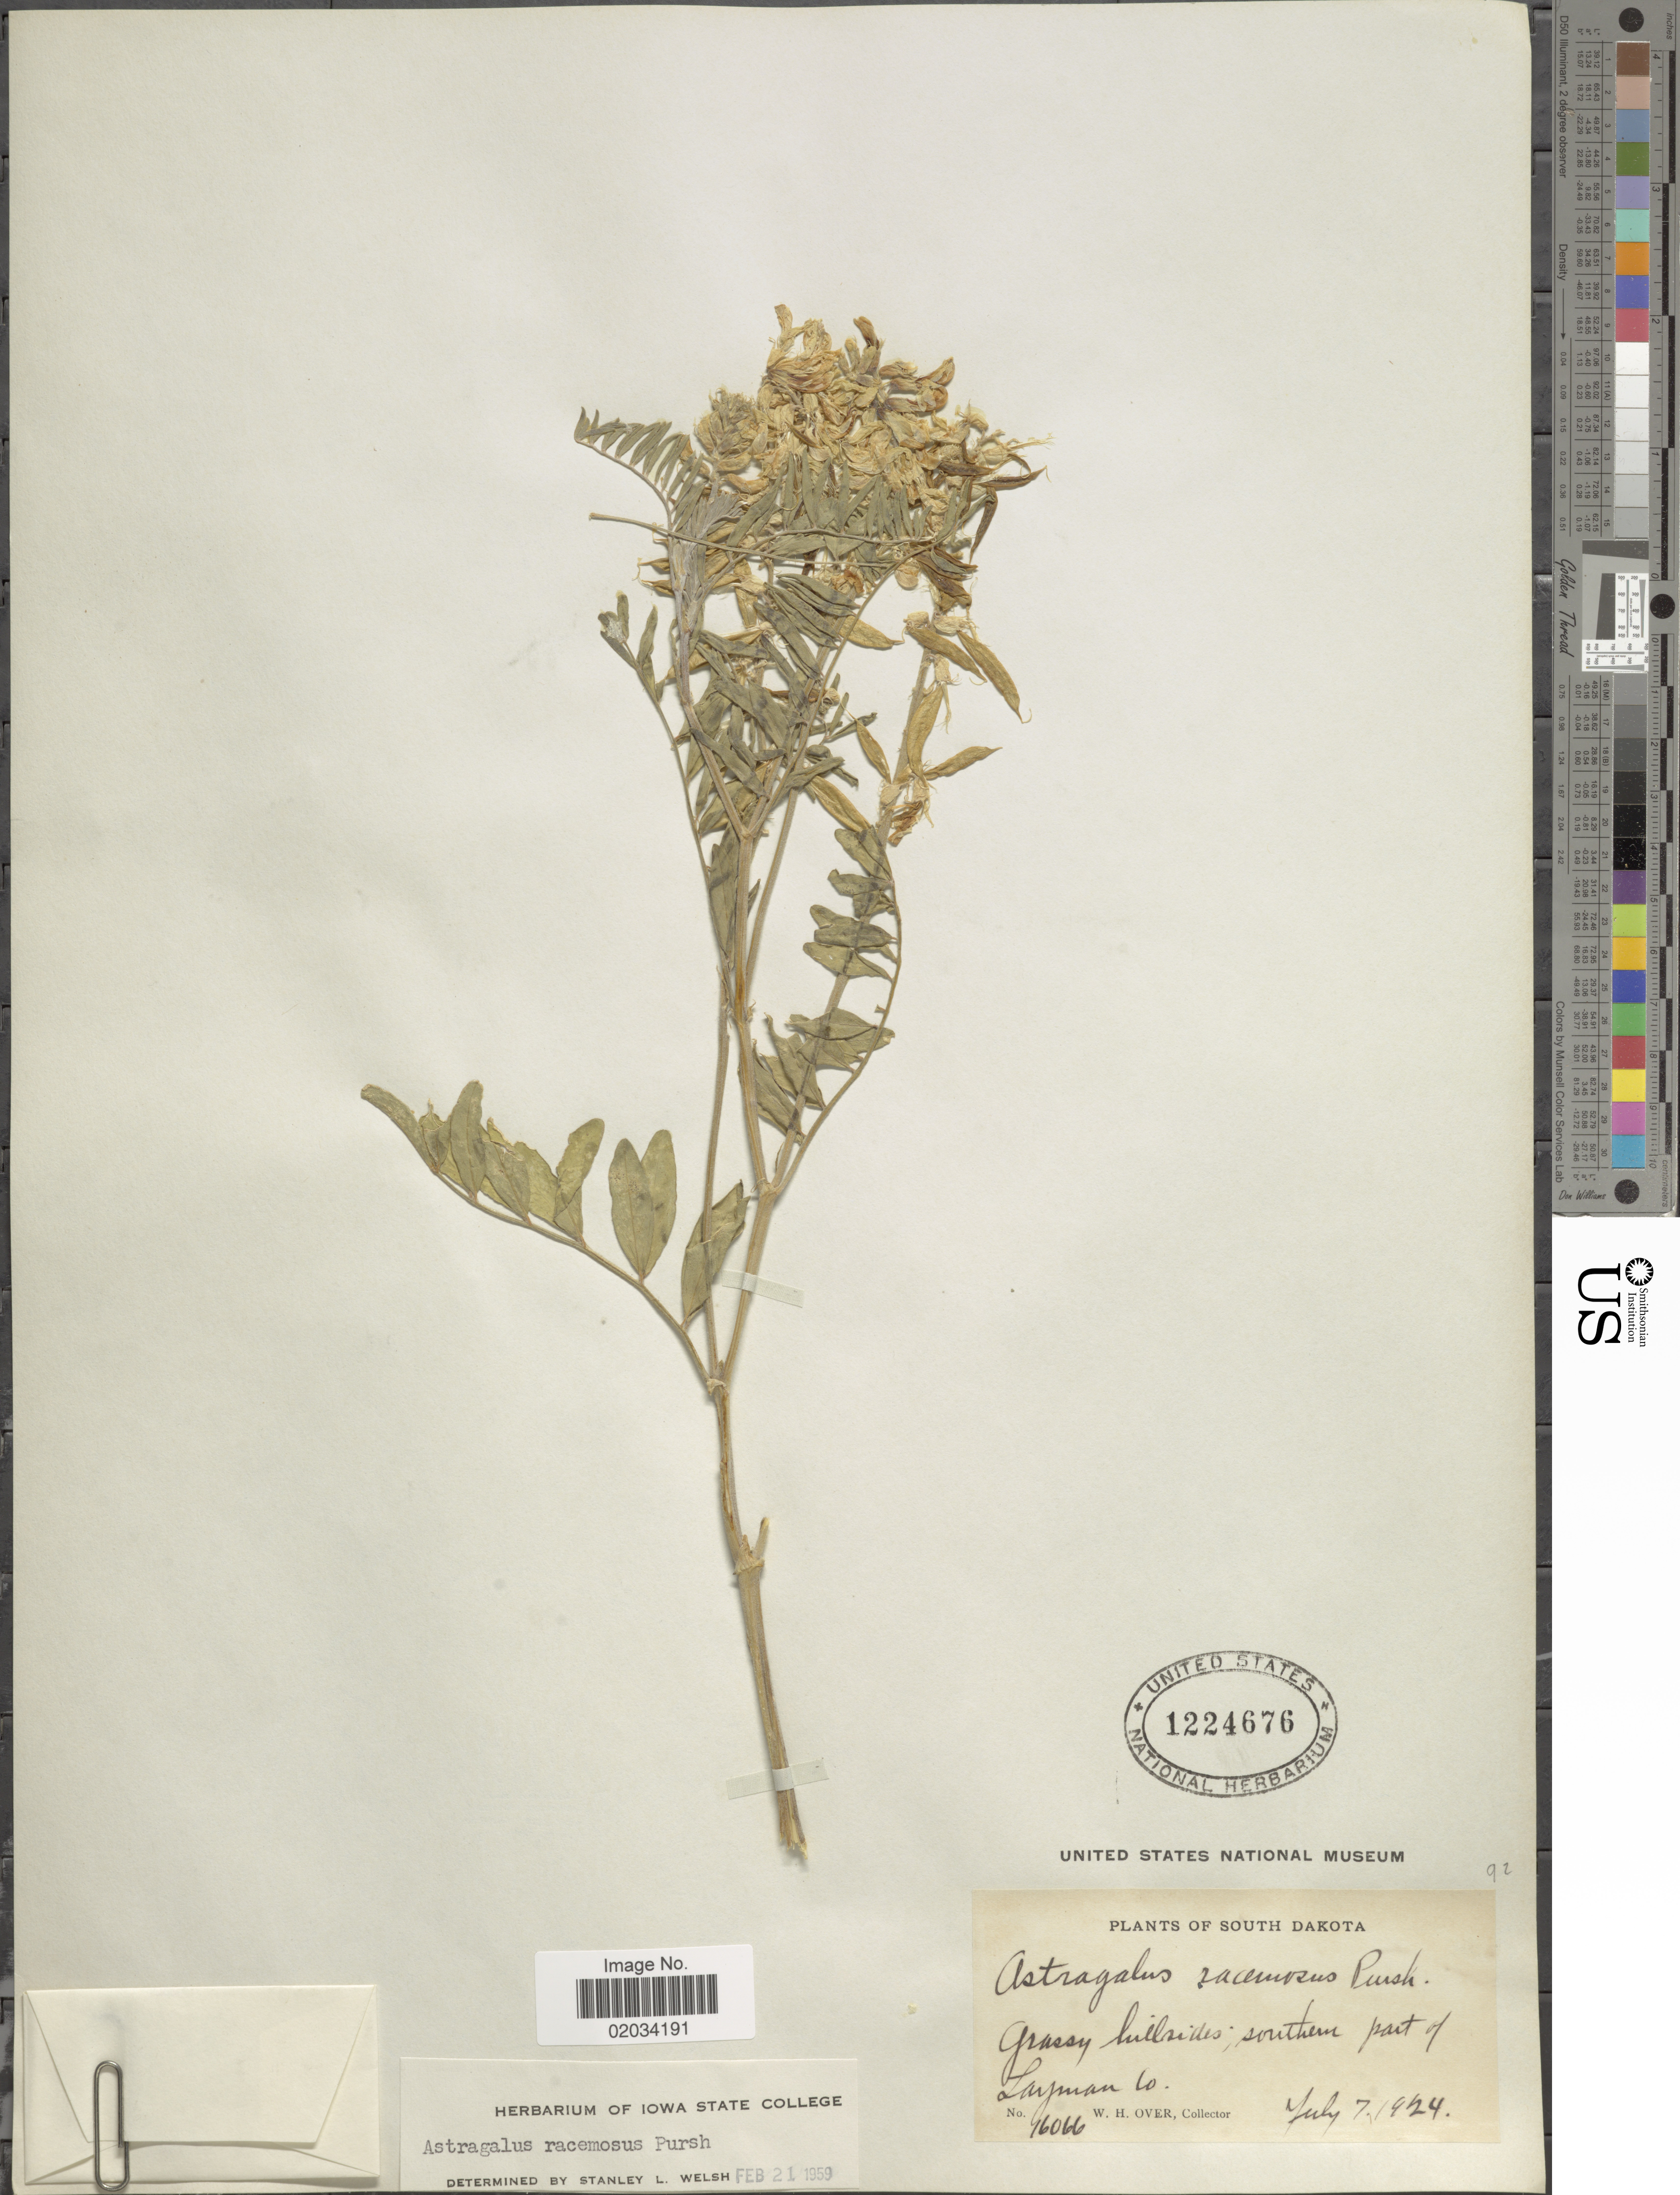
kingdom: Plantae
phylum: Tracheophyta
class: Magnoliopsida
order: Fabales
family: Fabaceae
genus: Astragalus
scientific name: Astragalus racemosus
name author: Pursh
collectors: W. Over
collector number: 16066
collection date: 1924-07-07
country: United States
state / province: South Dakota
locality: Grassy hillsides, southern part of Layman Co.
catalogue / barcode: US 1224676